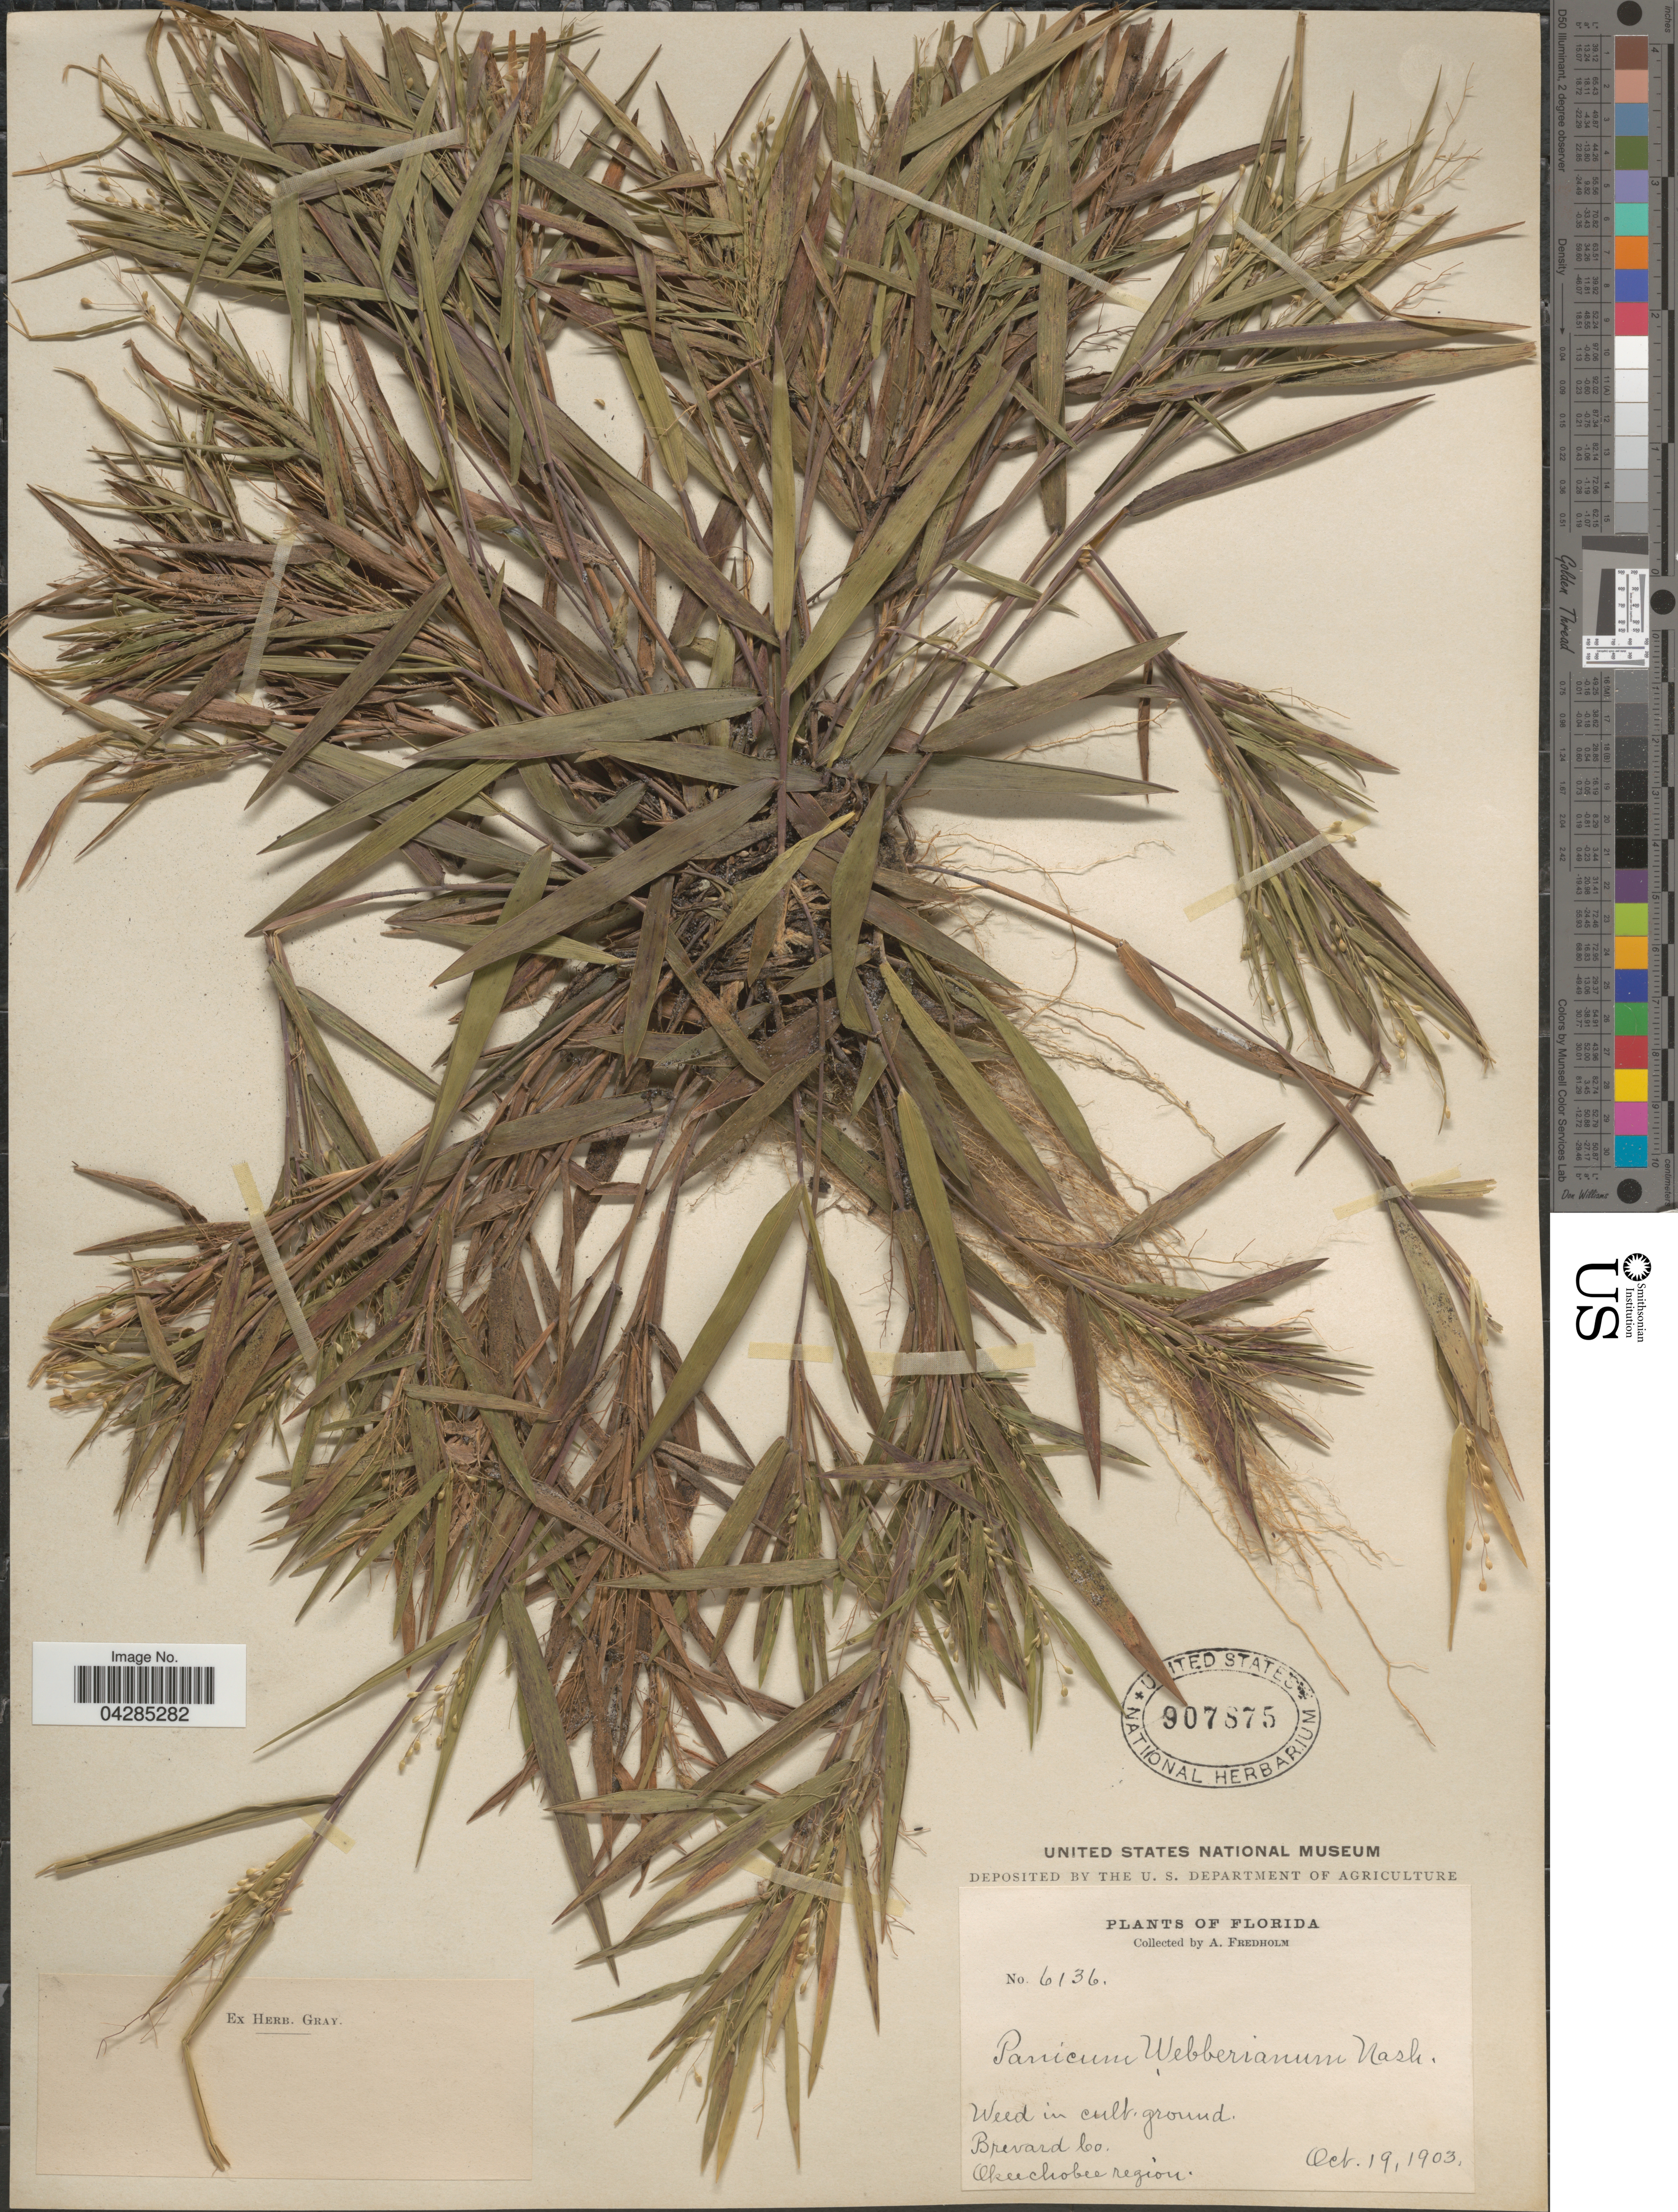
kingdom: Plantae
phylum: Tracheophyta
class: Liliopsida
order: Poales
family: Poaceae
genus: Dichanthelium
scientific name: Dichanthelium portoricense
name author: (Desv. ex Ham.) B.F. Hansen & Wunderlin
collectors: A. Fredholm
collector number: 6136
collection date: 1903-10-19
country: United States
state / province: Florida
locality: Weed in cult. ground. Brevard Co. Okeechobee region.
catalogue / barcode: US 907875